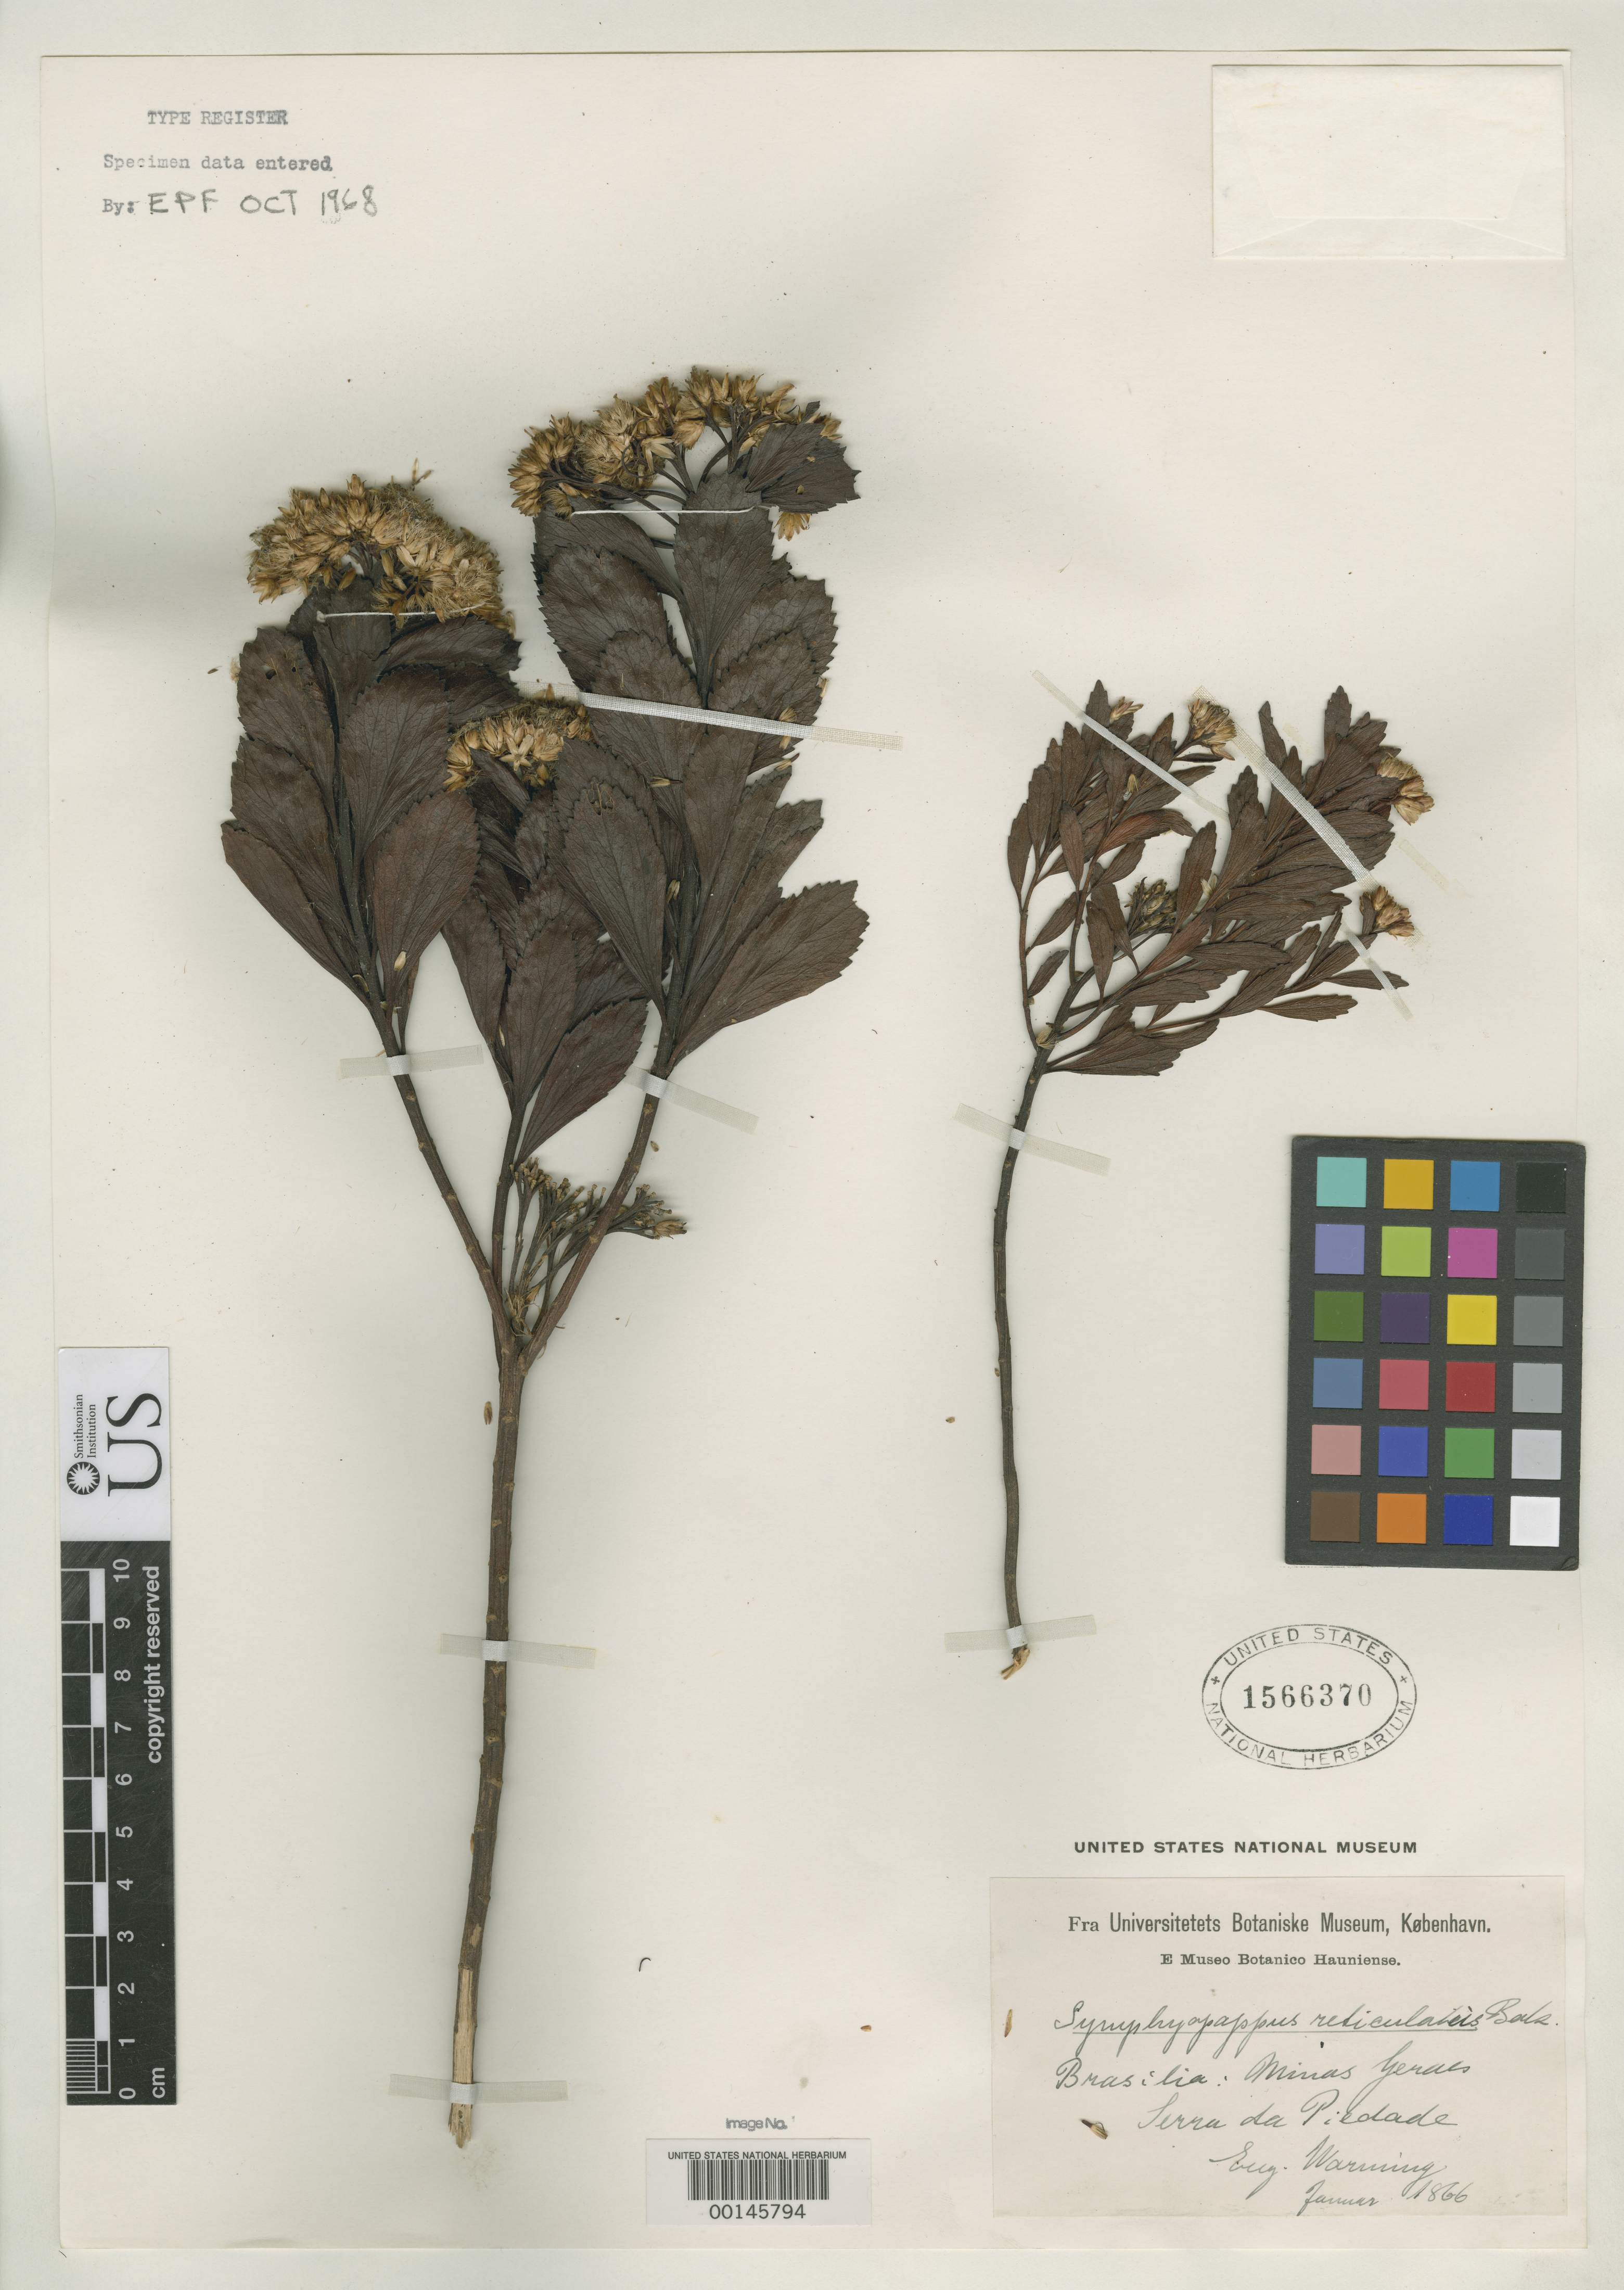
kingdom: Plantae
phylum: Tracheophyta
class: Magnoliopsida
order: Asterales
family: Asteraceae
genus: Symphyopappus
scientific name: Symphyopappus reticulatus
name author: Baker in Mart.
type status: Isotype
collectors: E. Warming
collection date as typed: Jan 1866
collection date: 1866-01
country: Brazil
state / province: Minas Gerais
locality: Serra da Piedade.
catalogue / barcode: US 1566370